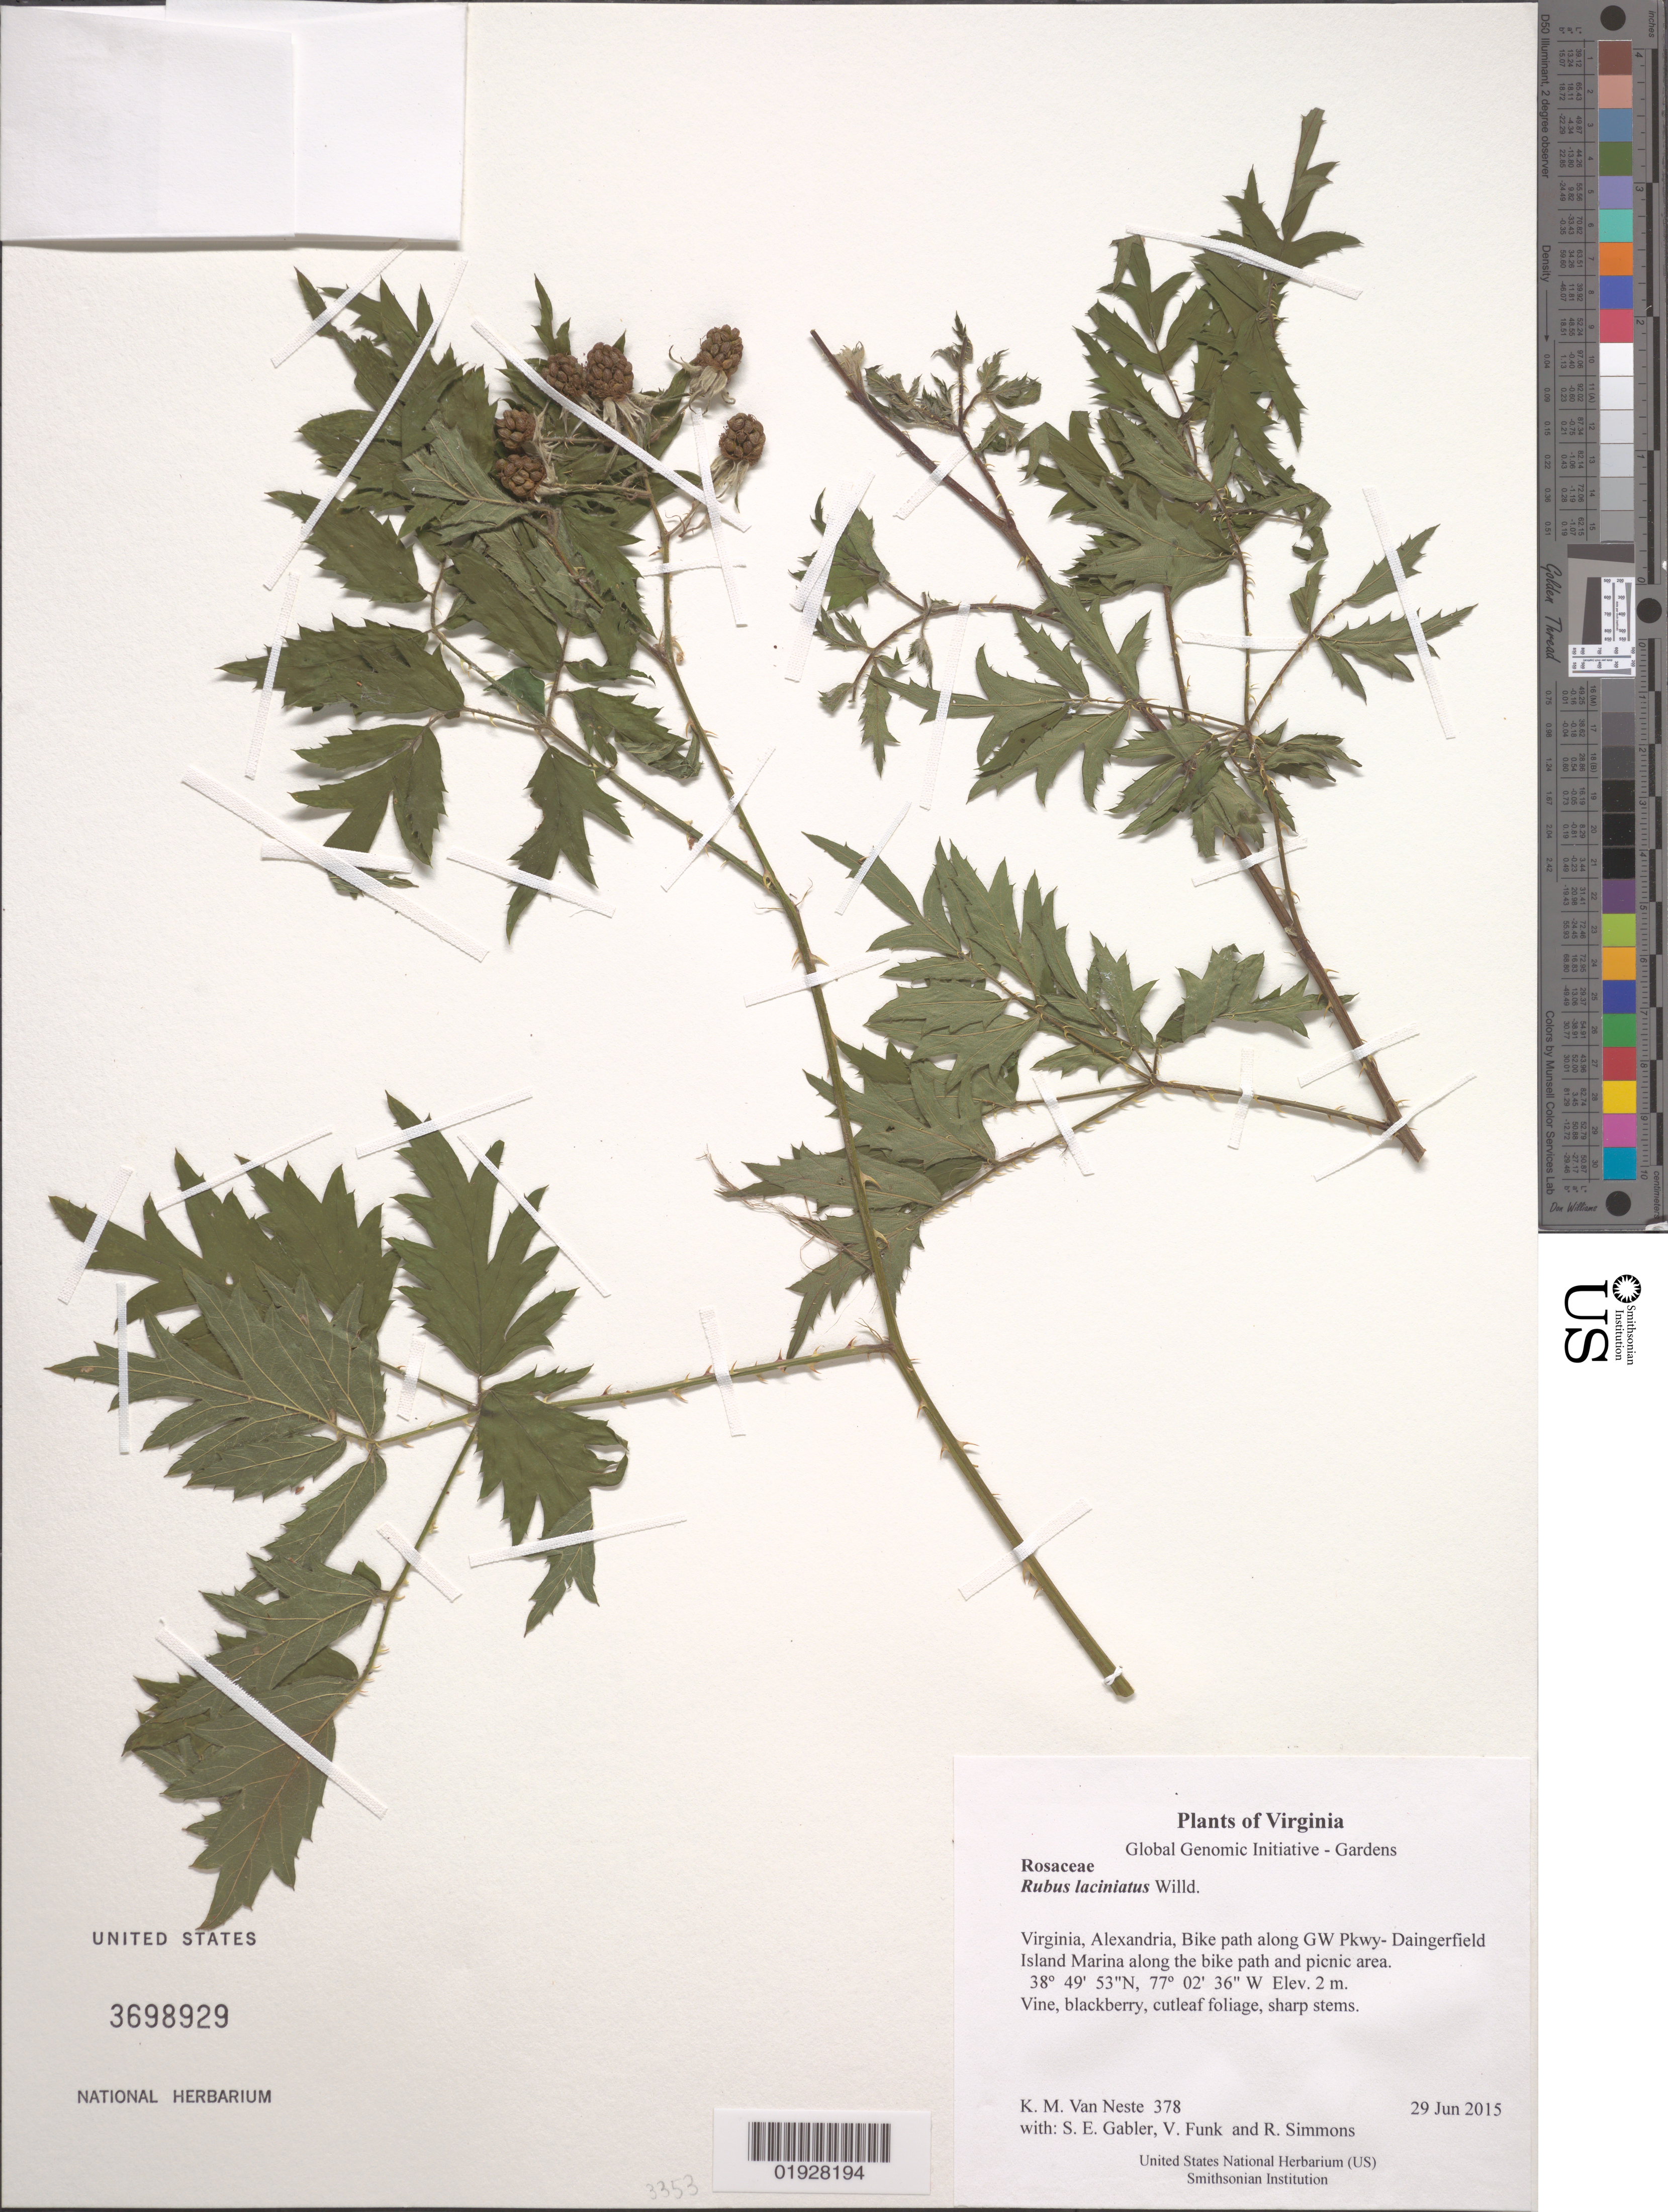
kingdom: Plantae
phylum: Tracheophyta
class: Magnoliopsida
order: Rosales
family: Rosaceae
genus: Rubus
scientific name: Rubus laciniatus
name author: Willd.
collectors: K. M. Van Neste, S. E. Gabler, V. Funk & R. Simmons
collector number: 378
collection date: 2015-06-29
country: United States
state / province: Virginia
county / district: City of Alexandria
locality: Bike path along GW Pkwy- Dangerfield Island Marina along the bike path and picnic area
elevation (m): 2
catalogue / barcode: US 3698929